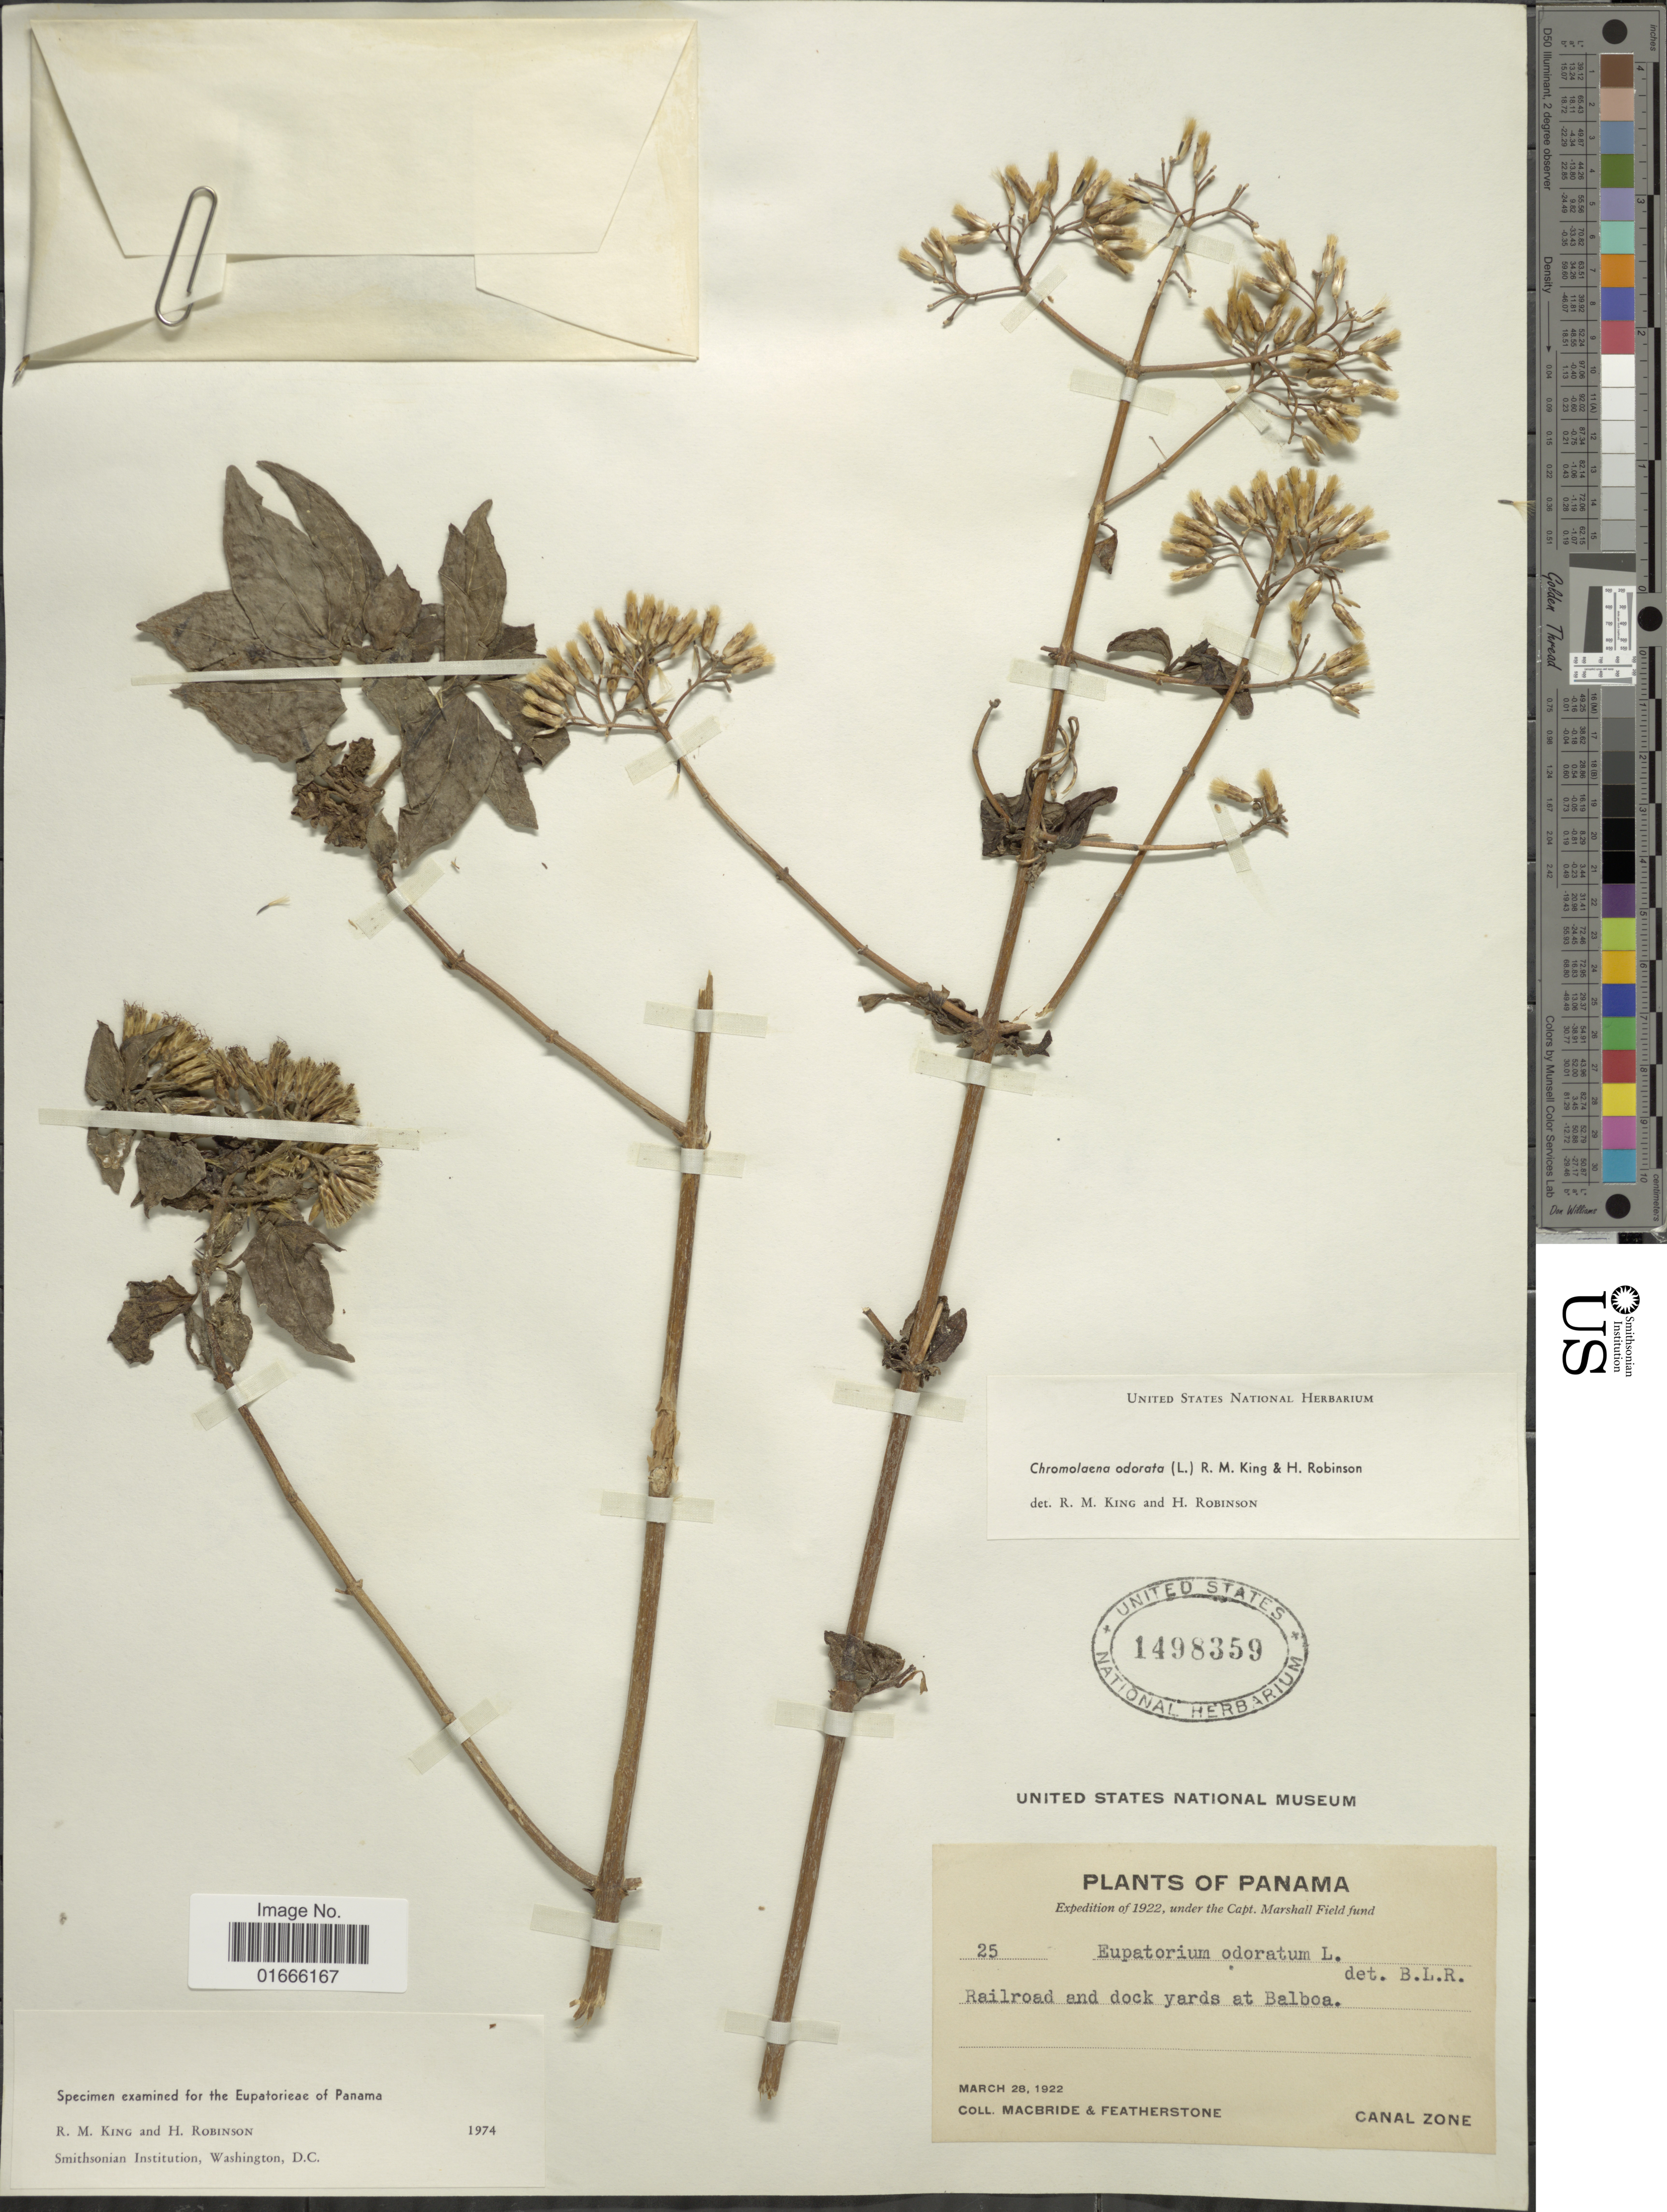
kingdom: Plantae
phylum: Tracheophyta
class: Magnoliopsida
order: Asterales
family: Asteraceae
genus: Chromolaena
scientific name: Chromolaena odorata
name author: (L.) R.M. King & H. Rob.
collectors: Macbride, -- & -. Featherstone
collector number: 25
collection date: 1922-03-28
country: Panama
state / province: Colón / Panamá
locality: Railroad and dock yards at Balboa, Canal Zone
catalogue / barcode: US 1498359